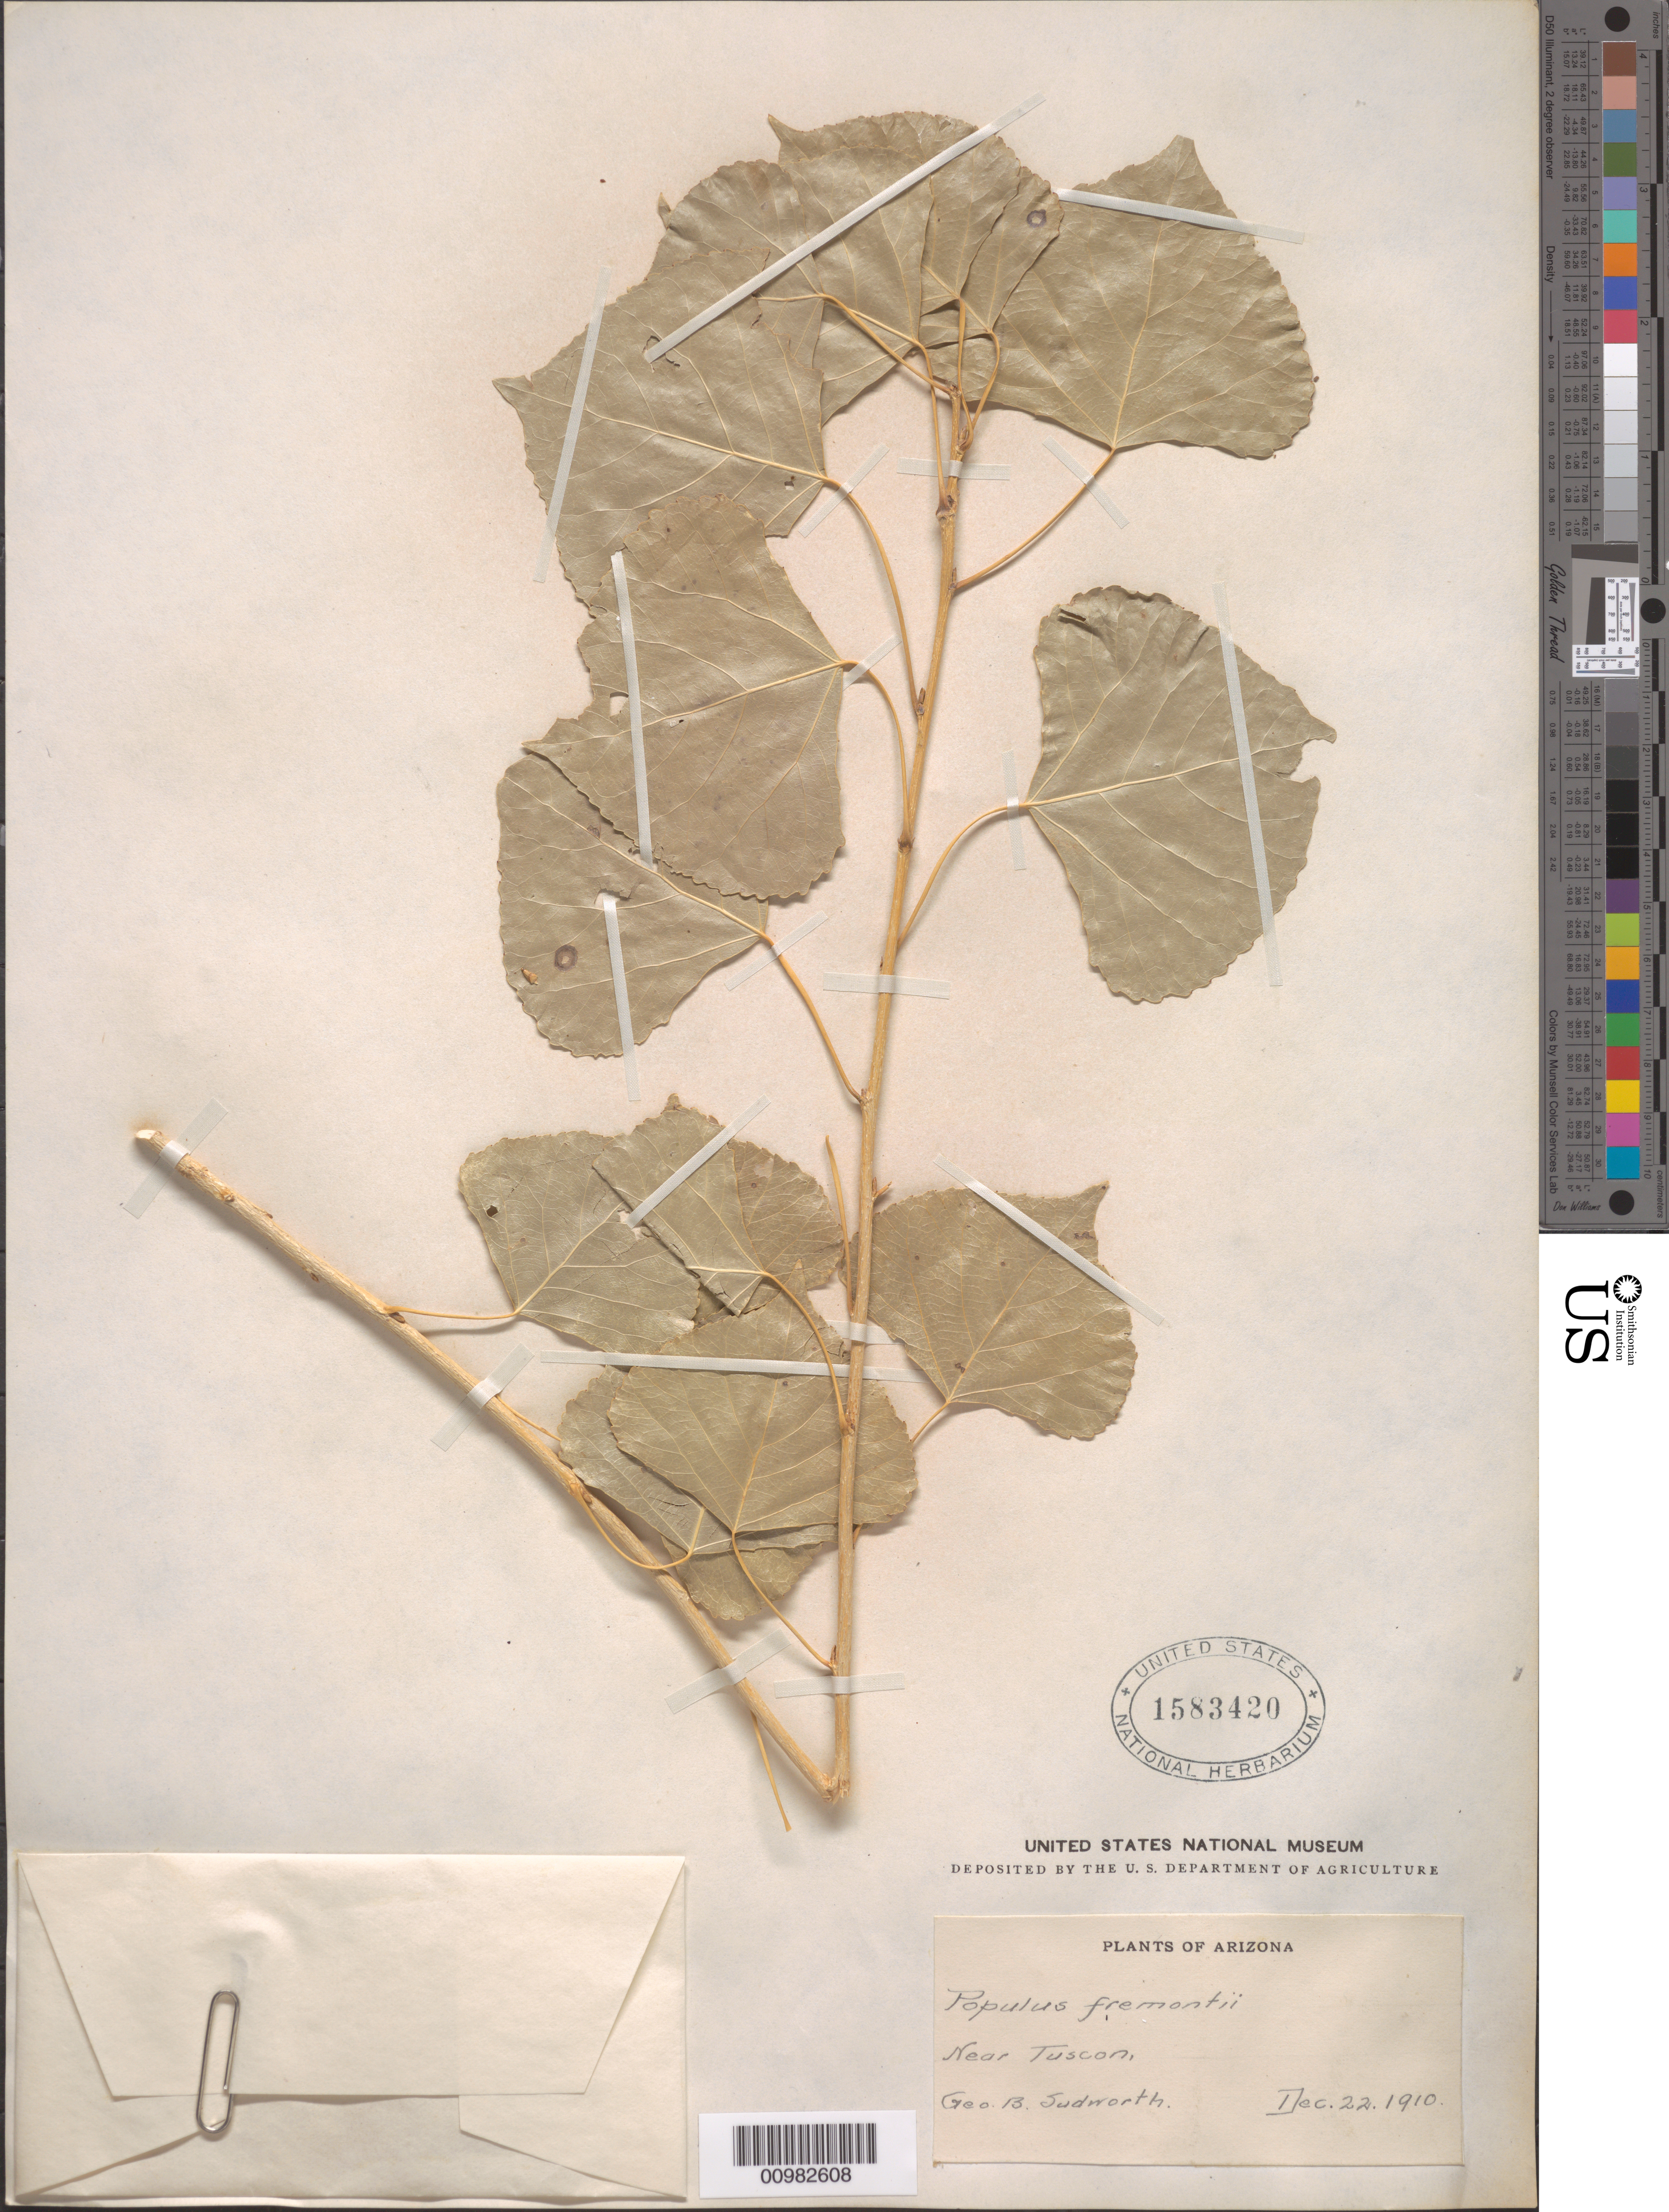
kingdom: Plantae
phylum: Tracheophyta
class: Magnoliopsida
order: Malpighiales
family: Salicaceae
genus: Populus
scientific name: Populus fremontii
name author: S. Watson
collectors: G. B. Sudworth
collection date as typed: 22 Dec 1910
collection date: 1910-12-22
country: United States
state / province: Arizona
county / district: Pima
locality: Near Tucson.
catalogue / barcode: US 1583420